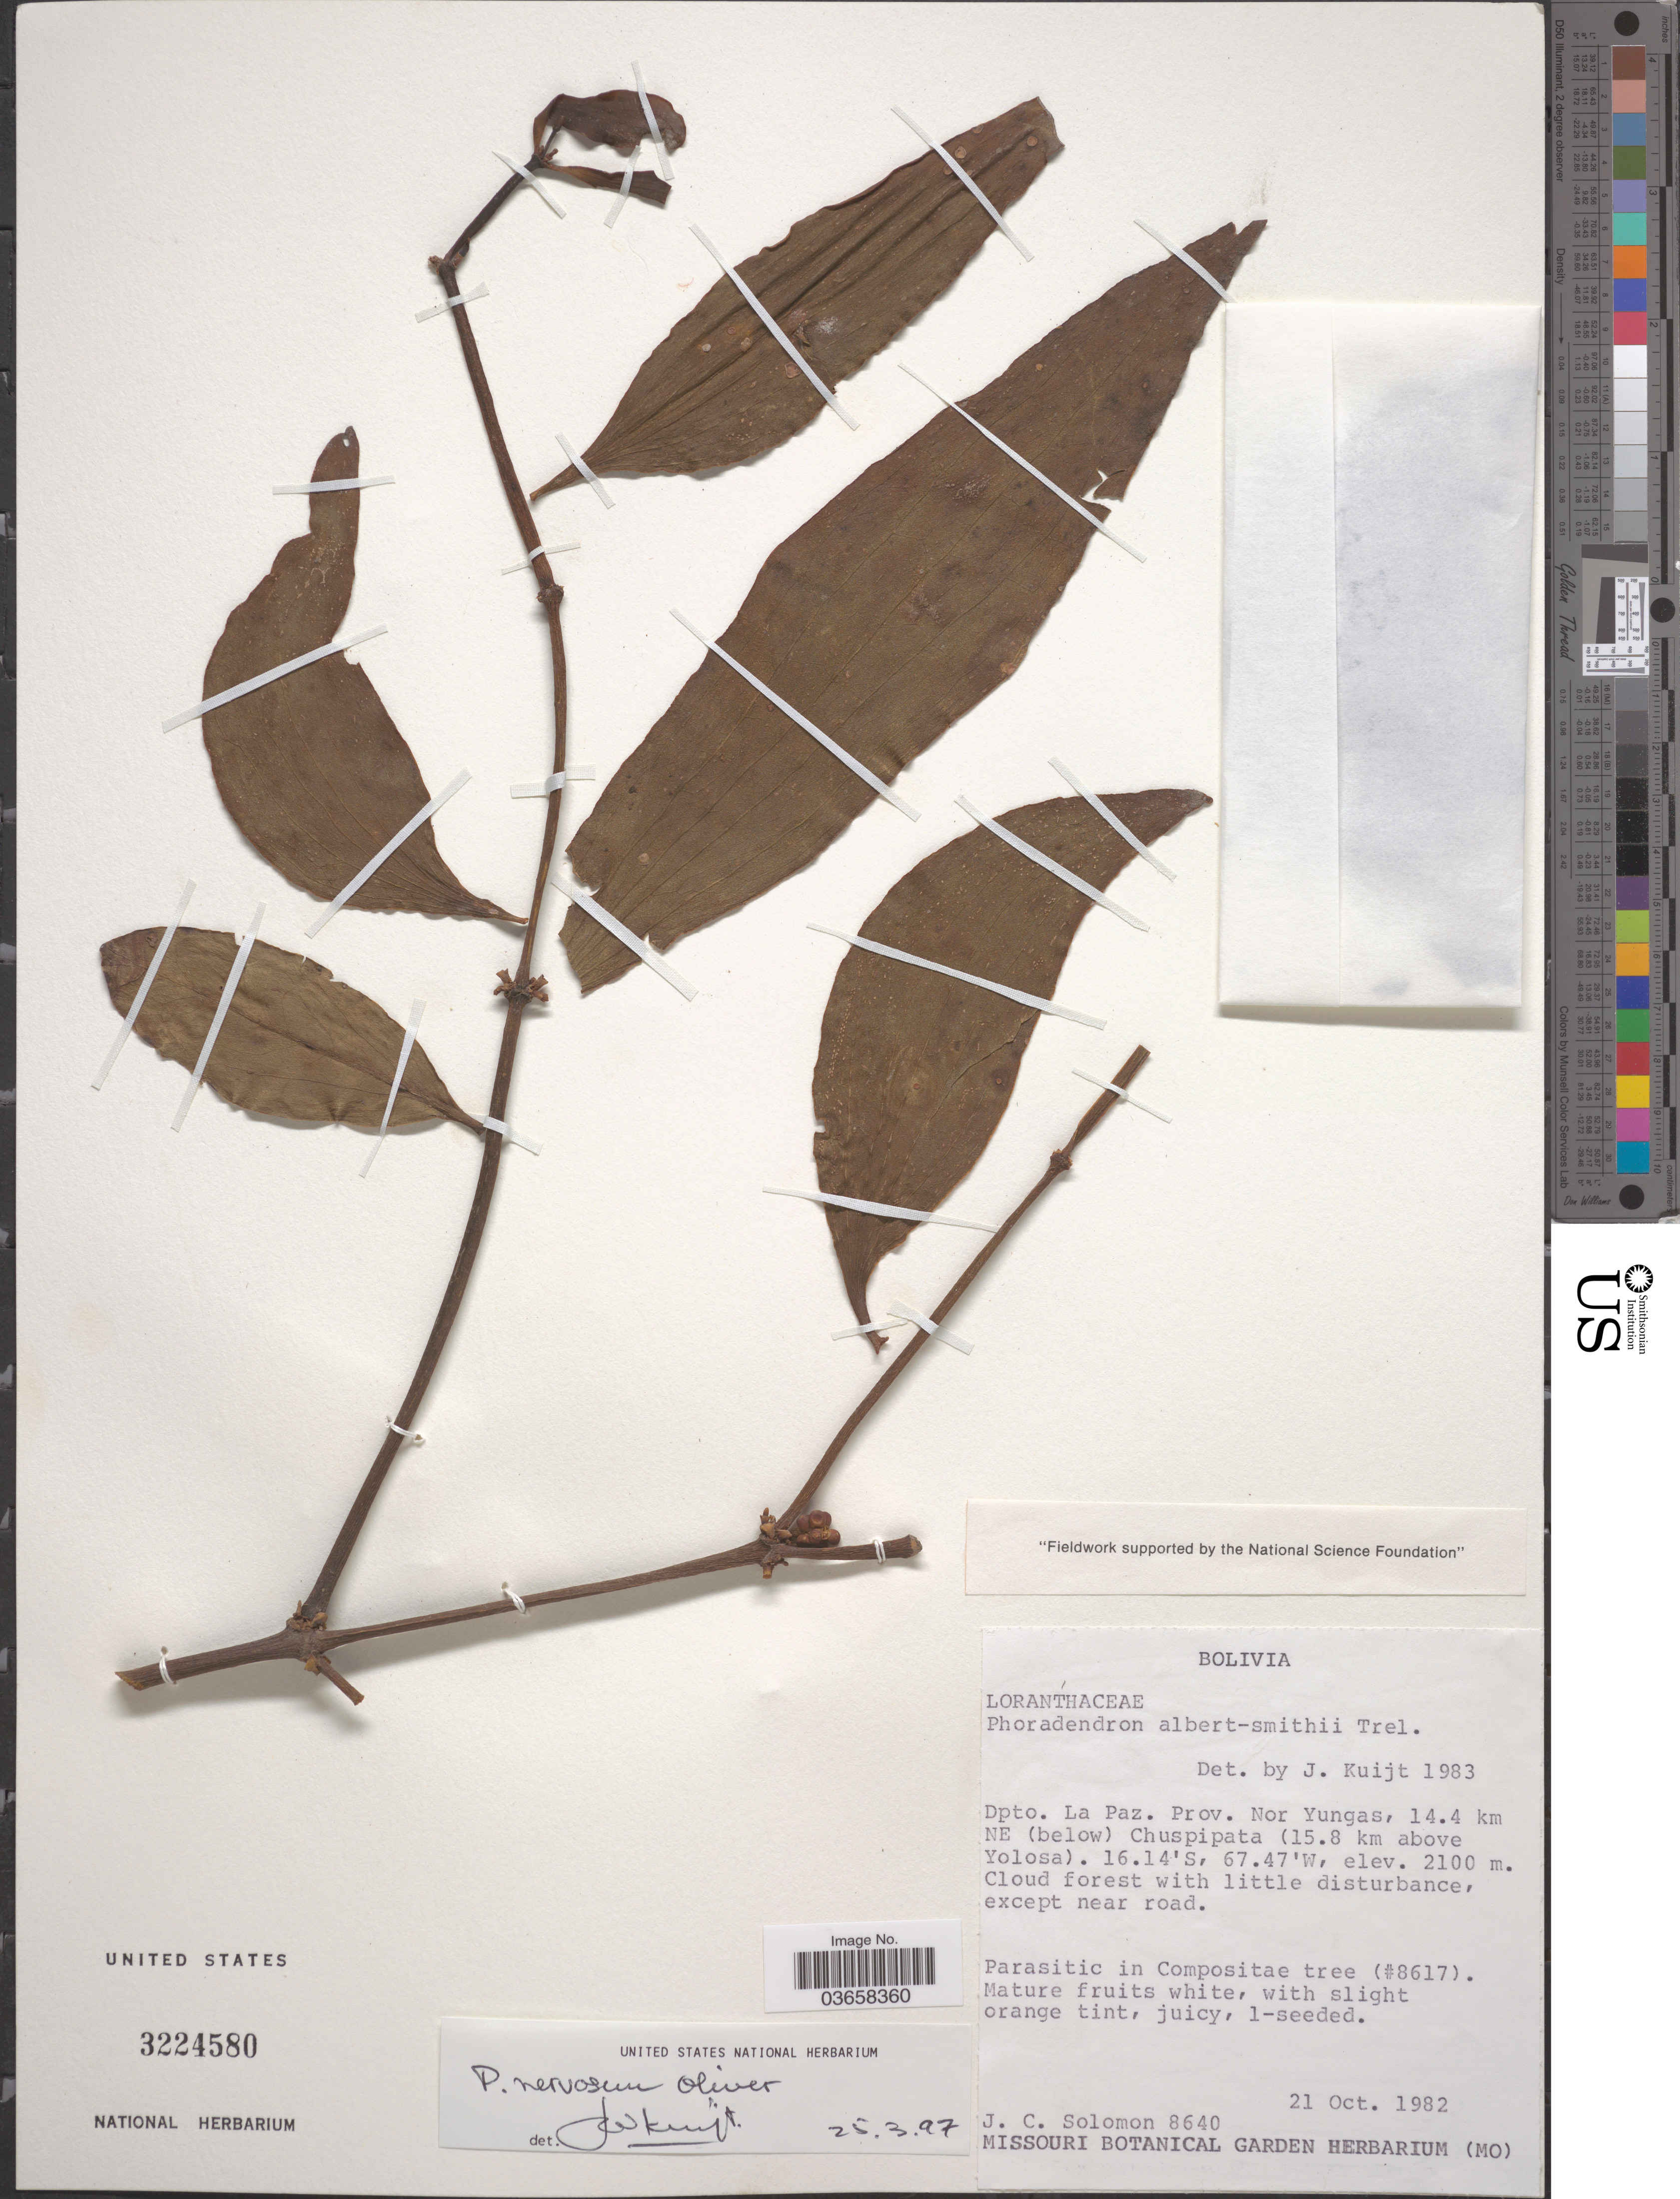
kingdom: Plantae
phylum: Tracheophyta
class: Magnoliopsida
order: Santalales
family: Viscaceae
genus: Phoradendron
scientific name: Phoradendron nervosum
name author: Oliv.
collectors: J. C. Solomon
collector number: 8640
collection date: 1982-10-21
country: Bolivia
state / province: La Paz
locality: Dpto. La Paz. Prov. Nor Yungas, 14.4 km NE (below) Chuspipata (15.8 km above Yolosa).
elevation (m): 2100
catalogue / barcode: US 3224580